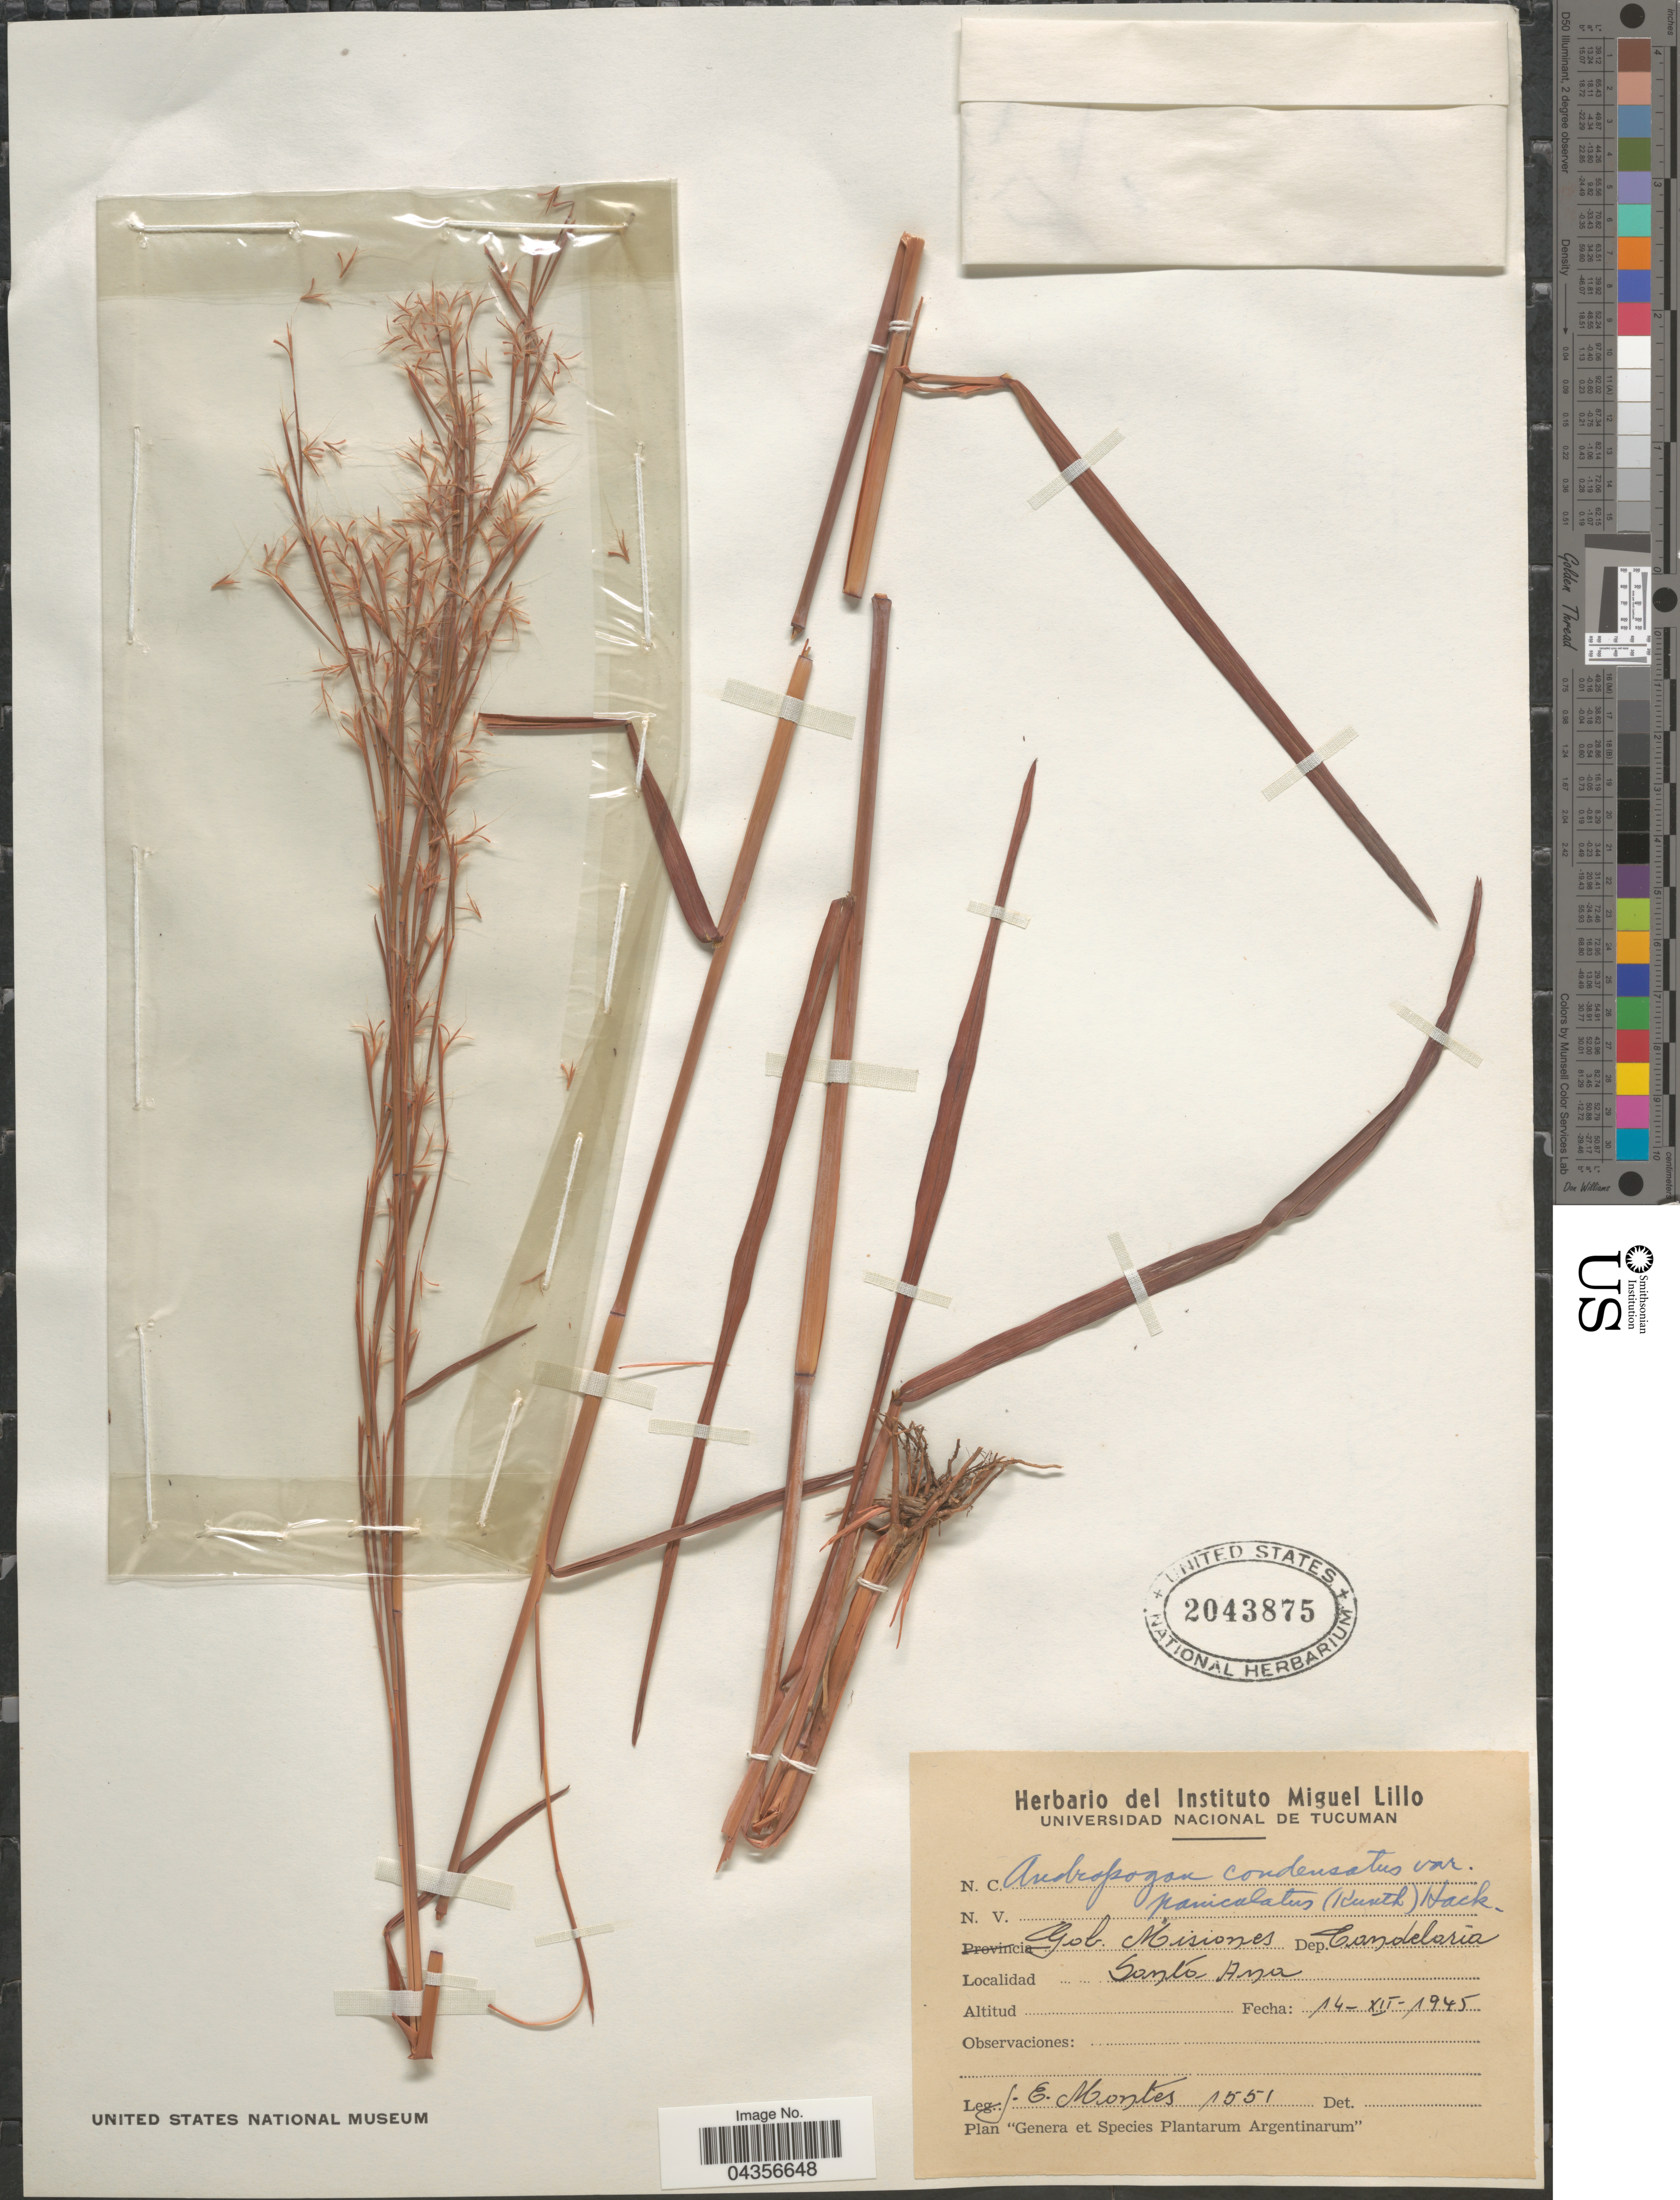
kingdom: Plantae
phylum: Tracheophyta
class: Liliopsida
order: Poales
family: Poaceae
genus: Schizachyrium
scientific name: Schizachyrium microstachyum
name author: (Desv. ex Ham.) Roseng. et al.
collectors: J. E. Montes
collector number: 1551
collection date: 1945-12-14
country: Argentina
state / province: Misiones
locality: Gob. Misiones. Dep. Candelaria. Santa Ana.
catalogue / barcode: US 2043875